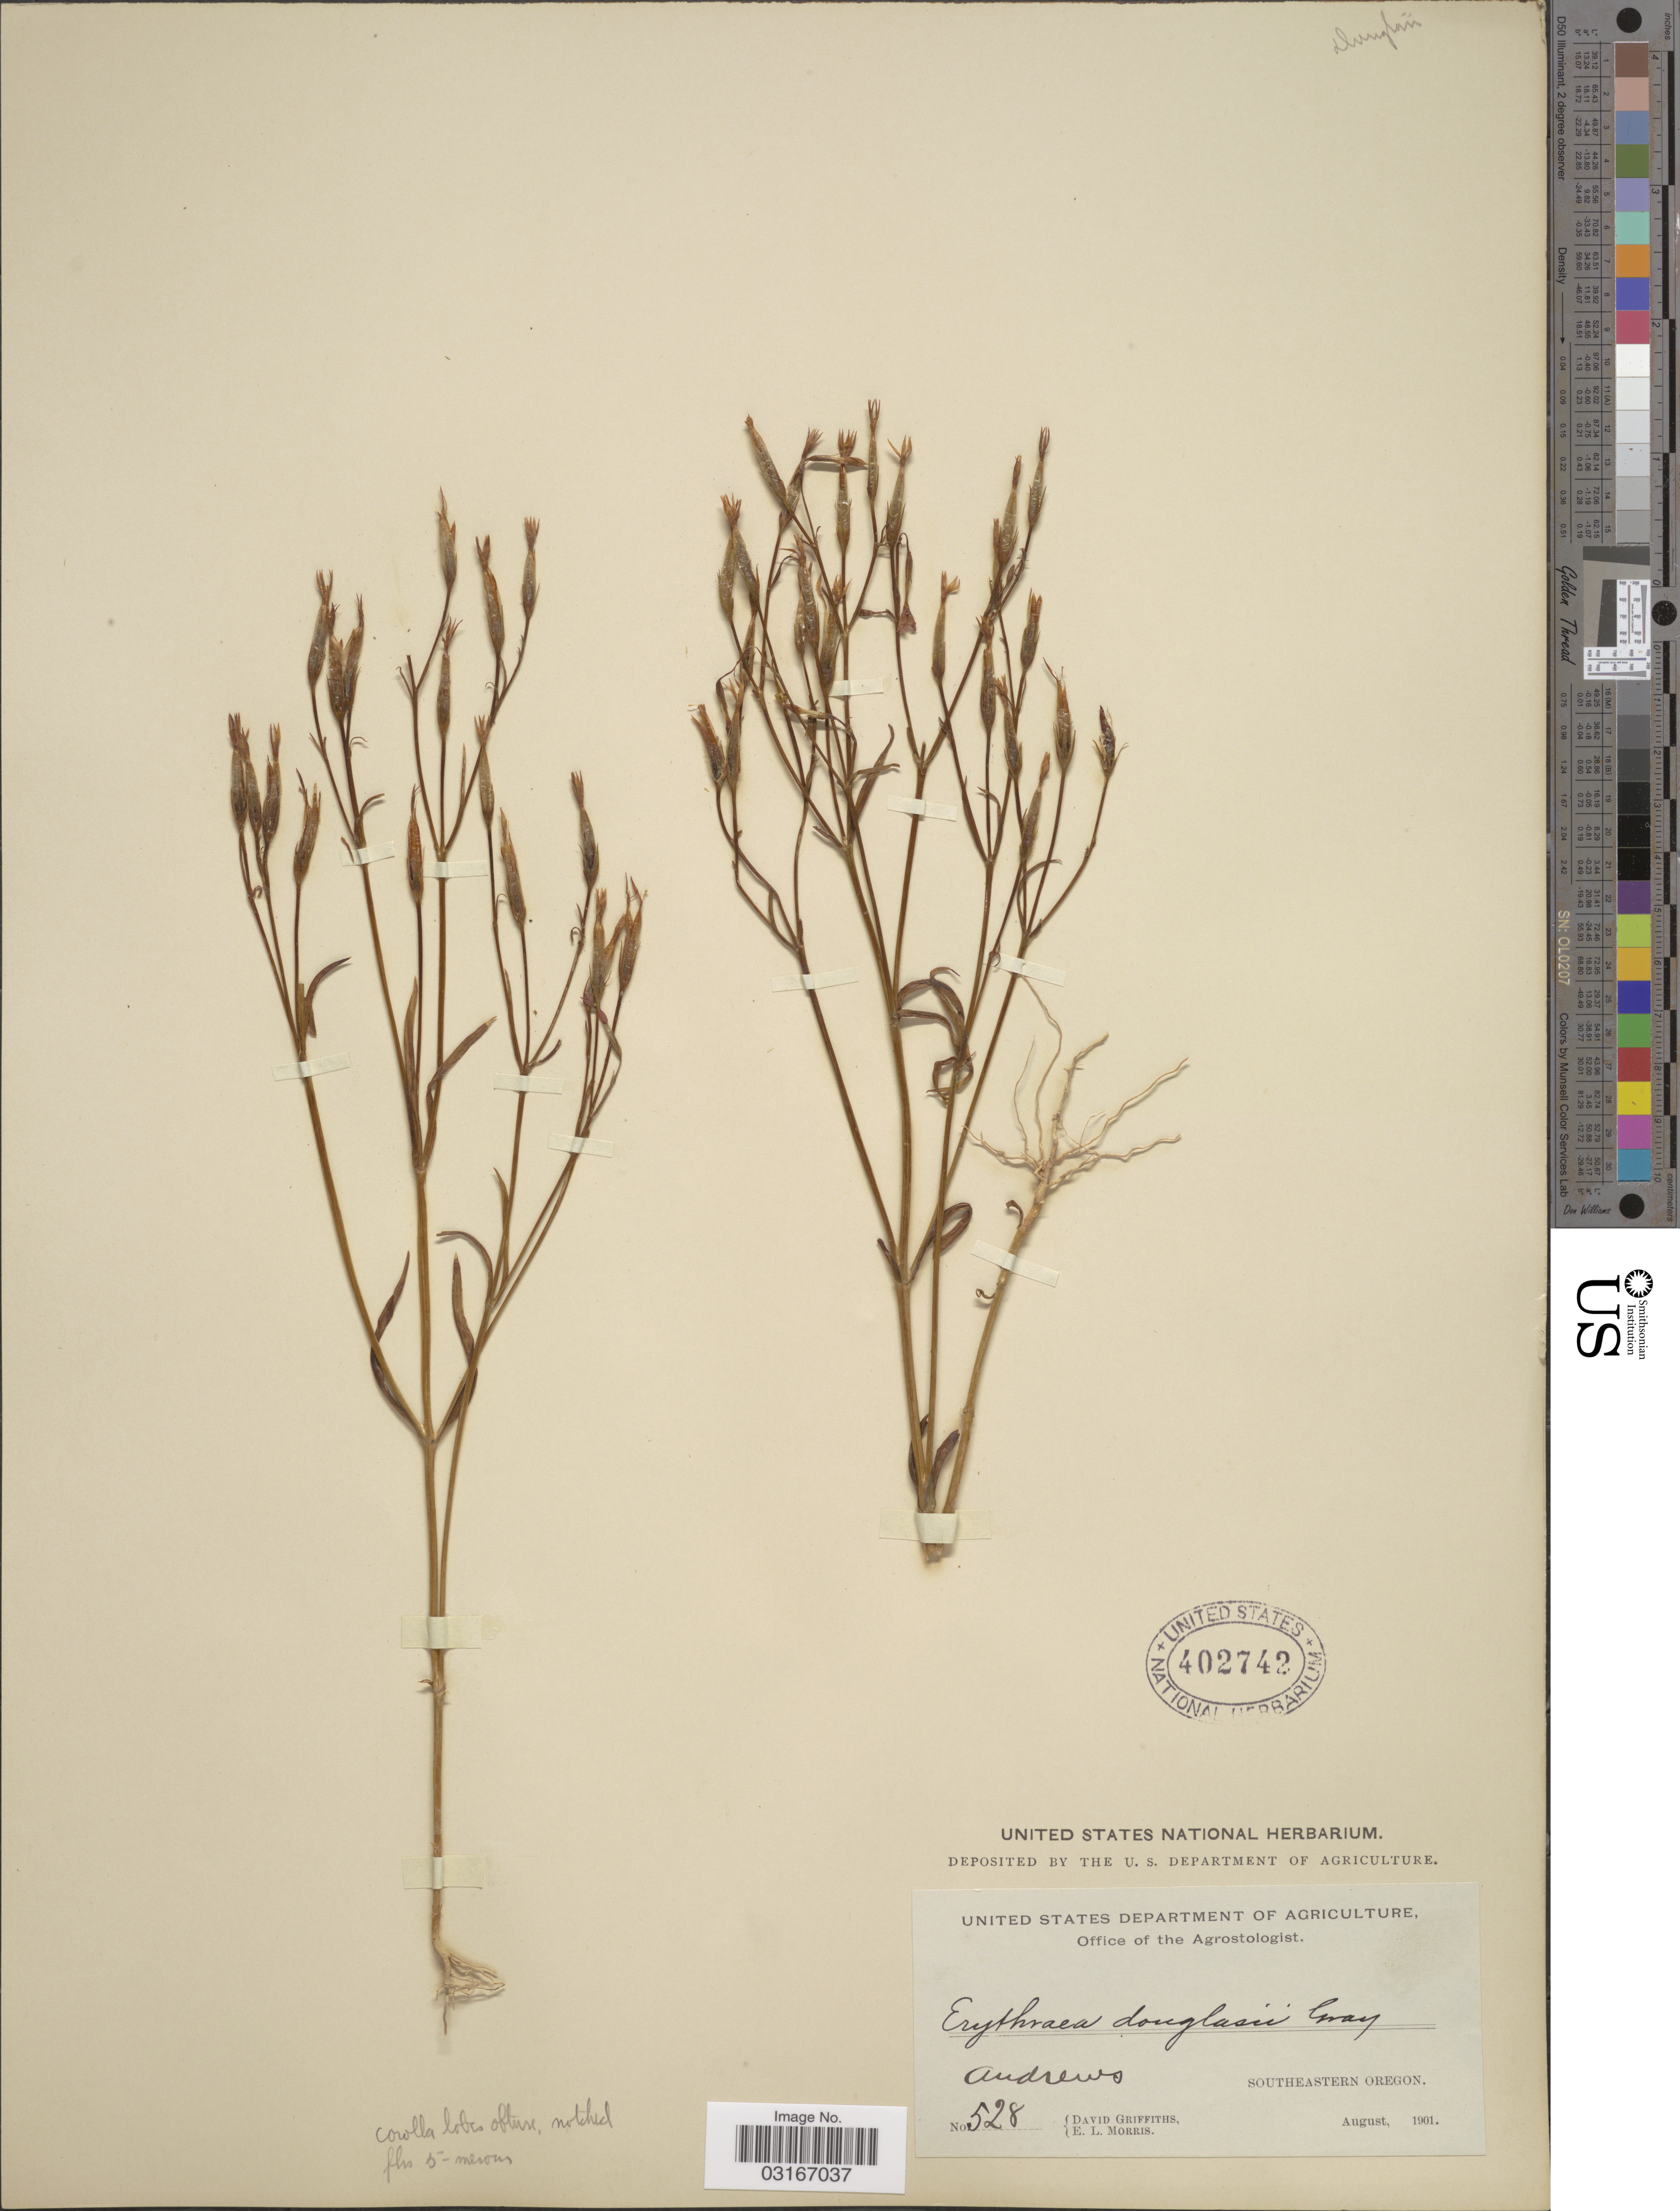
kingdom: Plantae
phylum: Tracheophyta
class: Magnoliopsida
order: Gentianales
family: Gentianaceae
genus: Centaurium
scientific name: Centaurium exaltatum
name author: (Griseb.) W. Wight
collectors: D. Griffiths & E. Morris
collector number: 528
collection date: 1901-08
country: United States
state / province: Oregon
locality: Andrews, Southeastern Oregon.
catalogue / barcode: US 402742